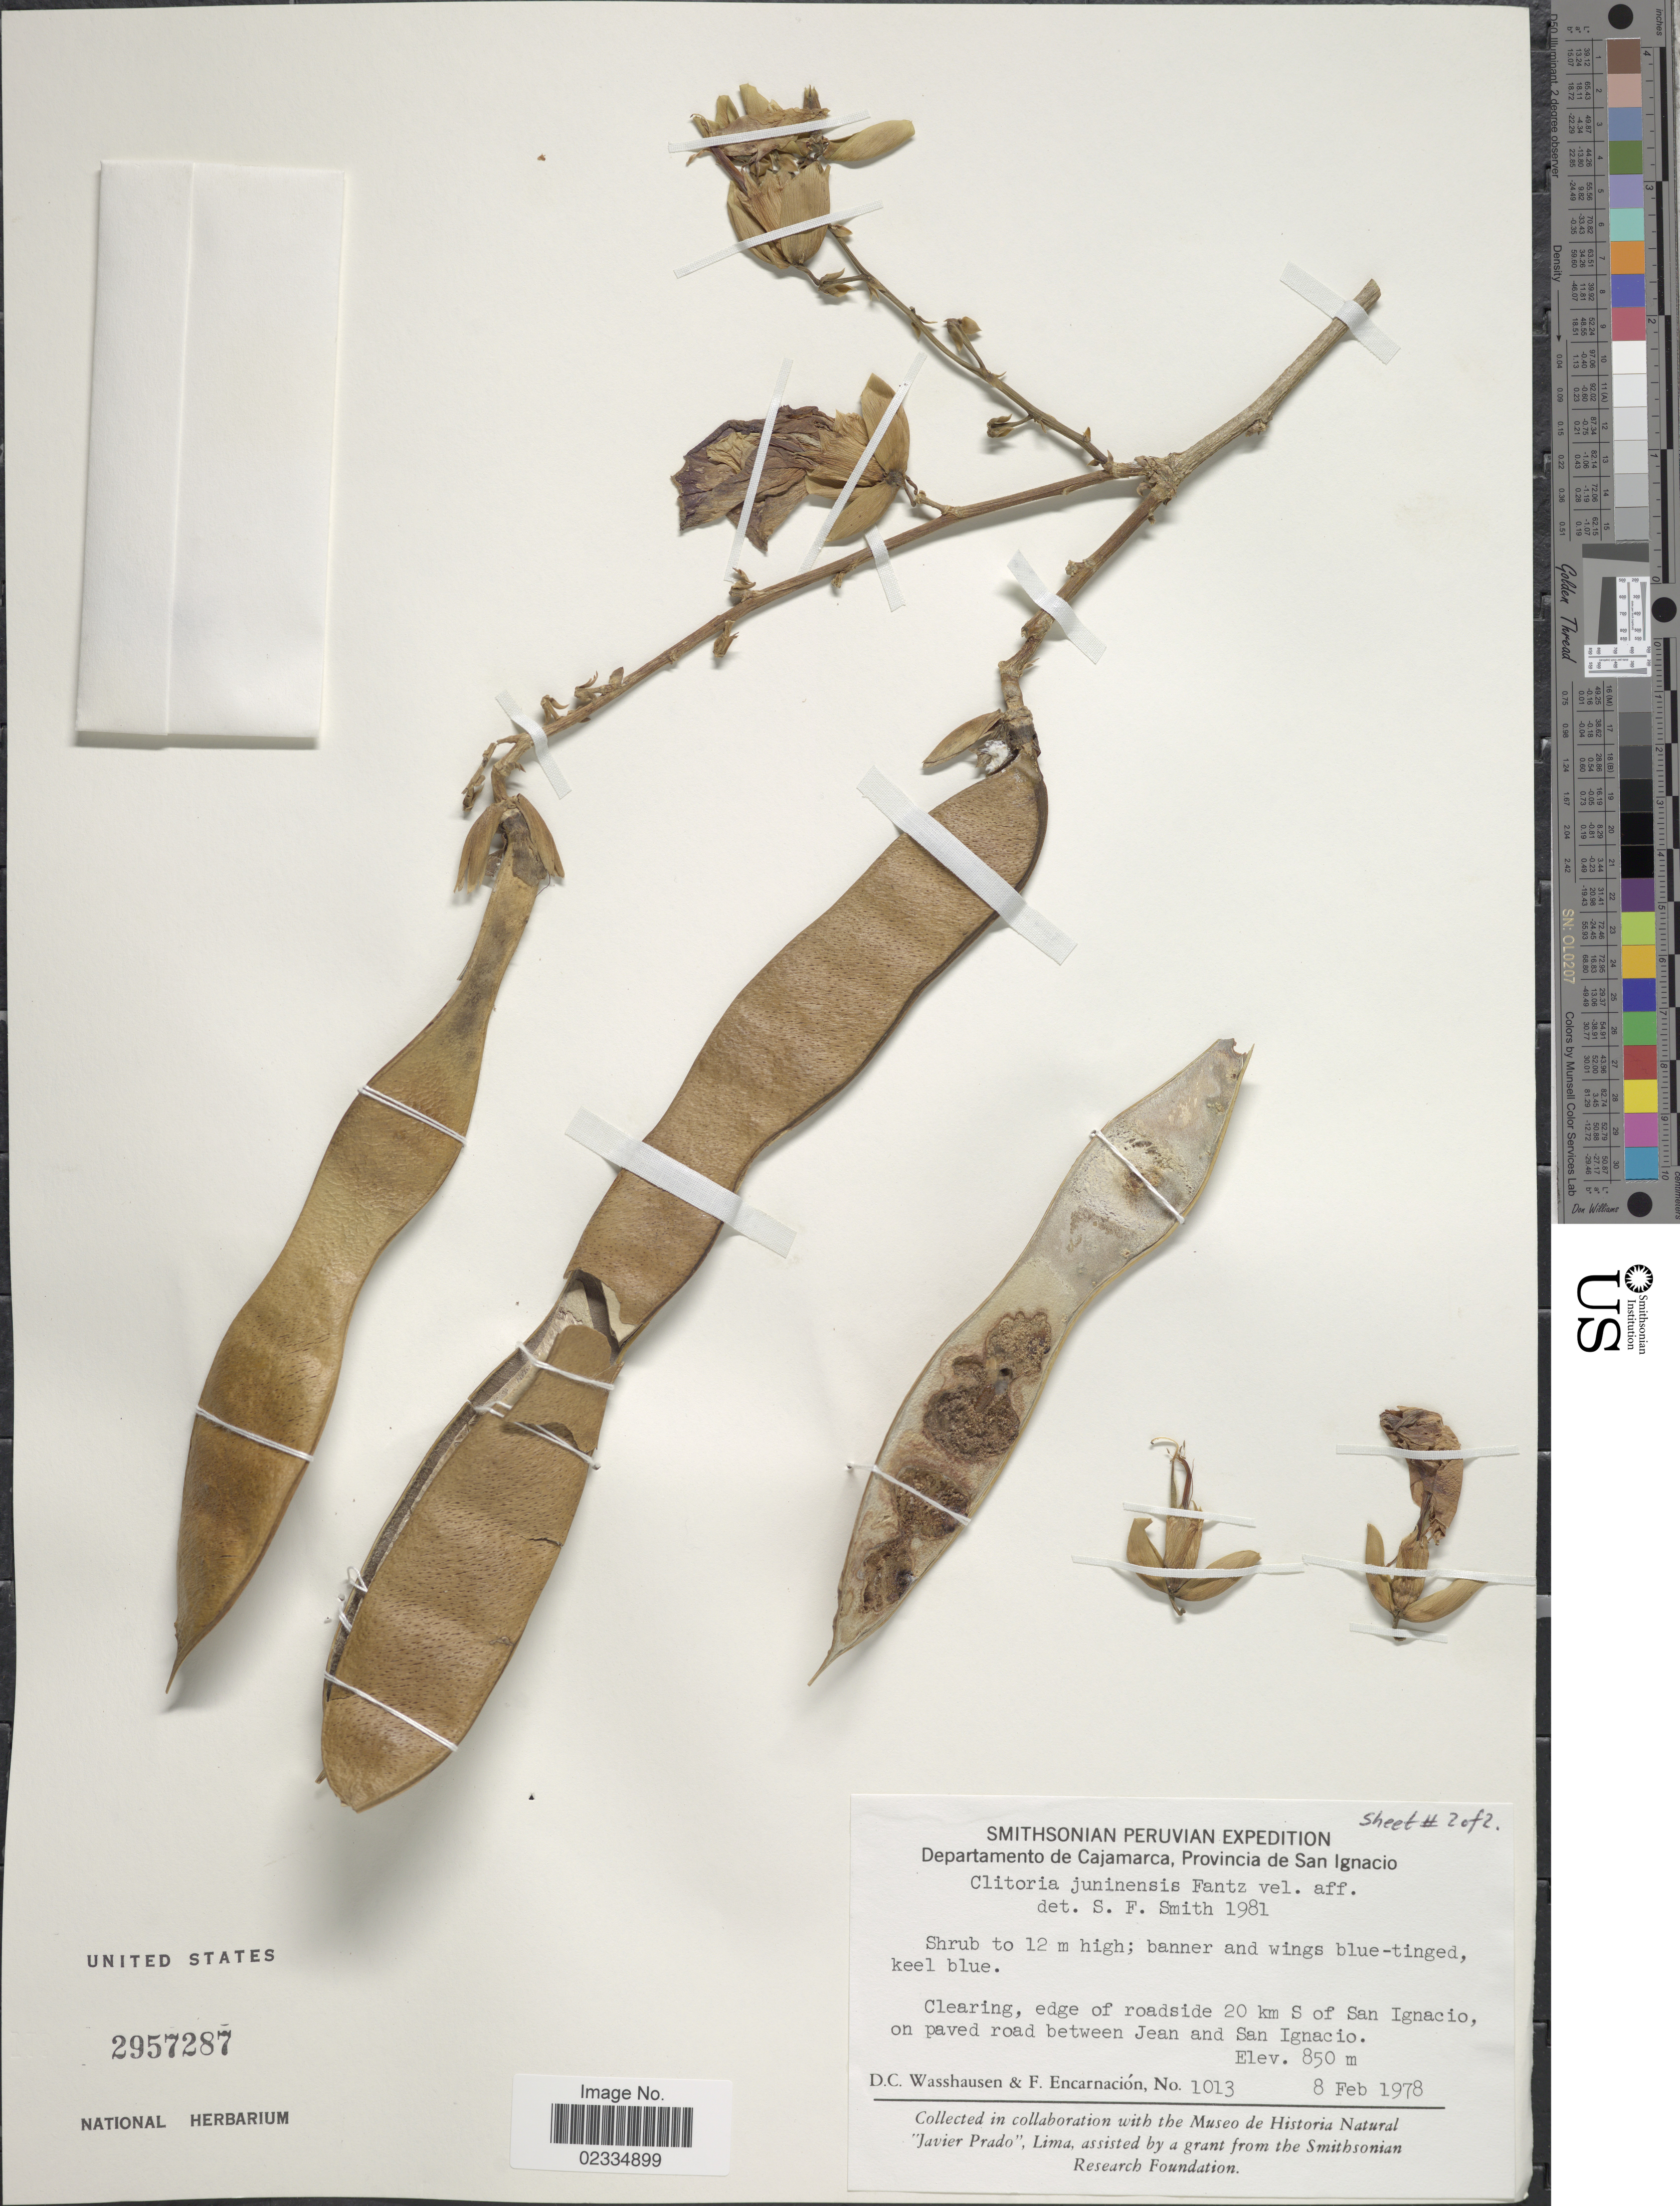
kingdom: Plantae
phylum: Tracheophyta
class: Magnoliopsida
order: Fabales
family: Fabaceae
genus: Clitoria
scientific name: Clitoria juninensis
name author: Fantz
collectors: D. C. Wasshausen & F. Encarnación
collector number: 1013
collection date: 1978-02-08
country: Peru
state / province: Cajamarca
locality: Provincia de San Ignacio. edge of roadside 20 km S of San Ignacio, on paved road between Jean and San Ignacio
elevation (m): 850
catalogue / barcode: US 2957287